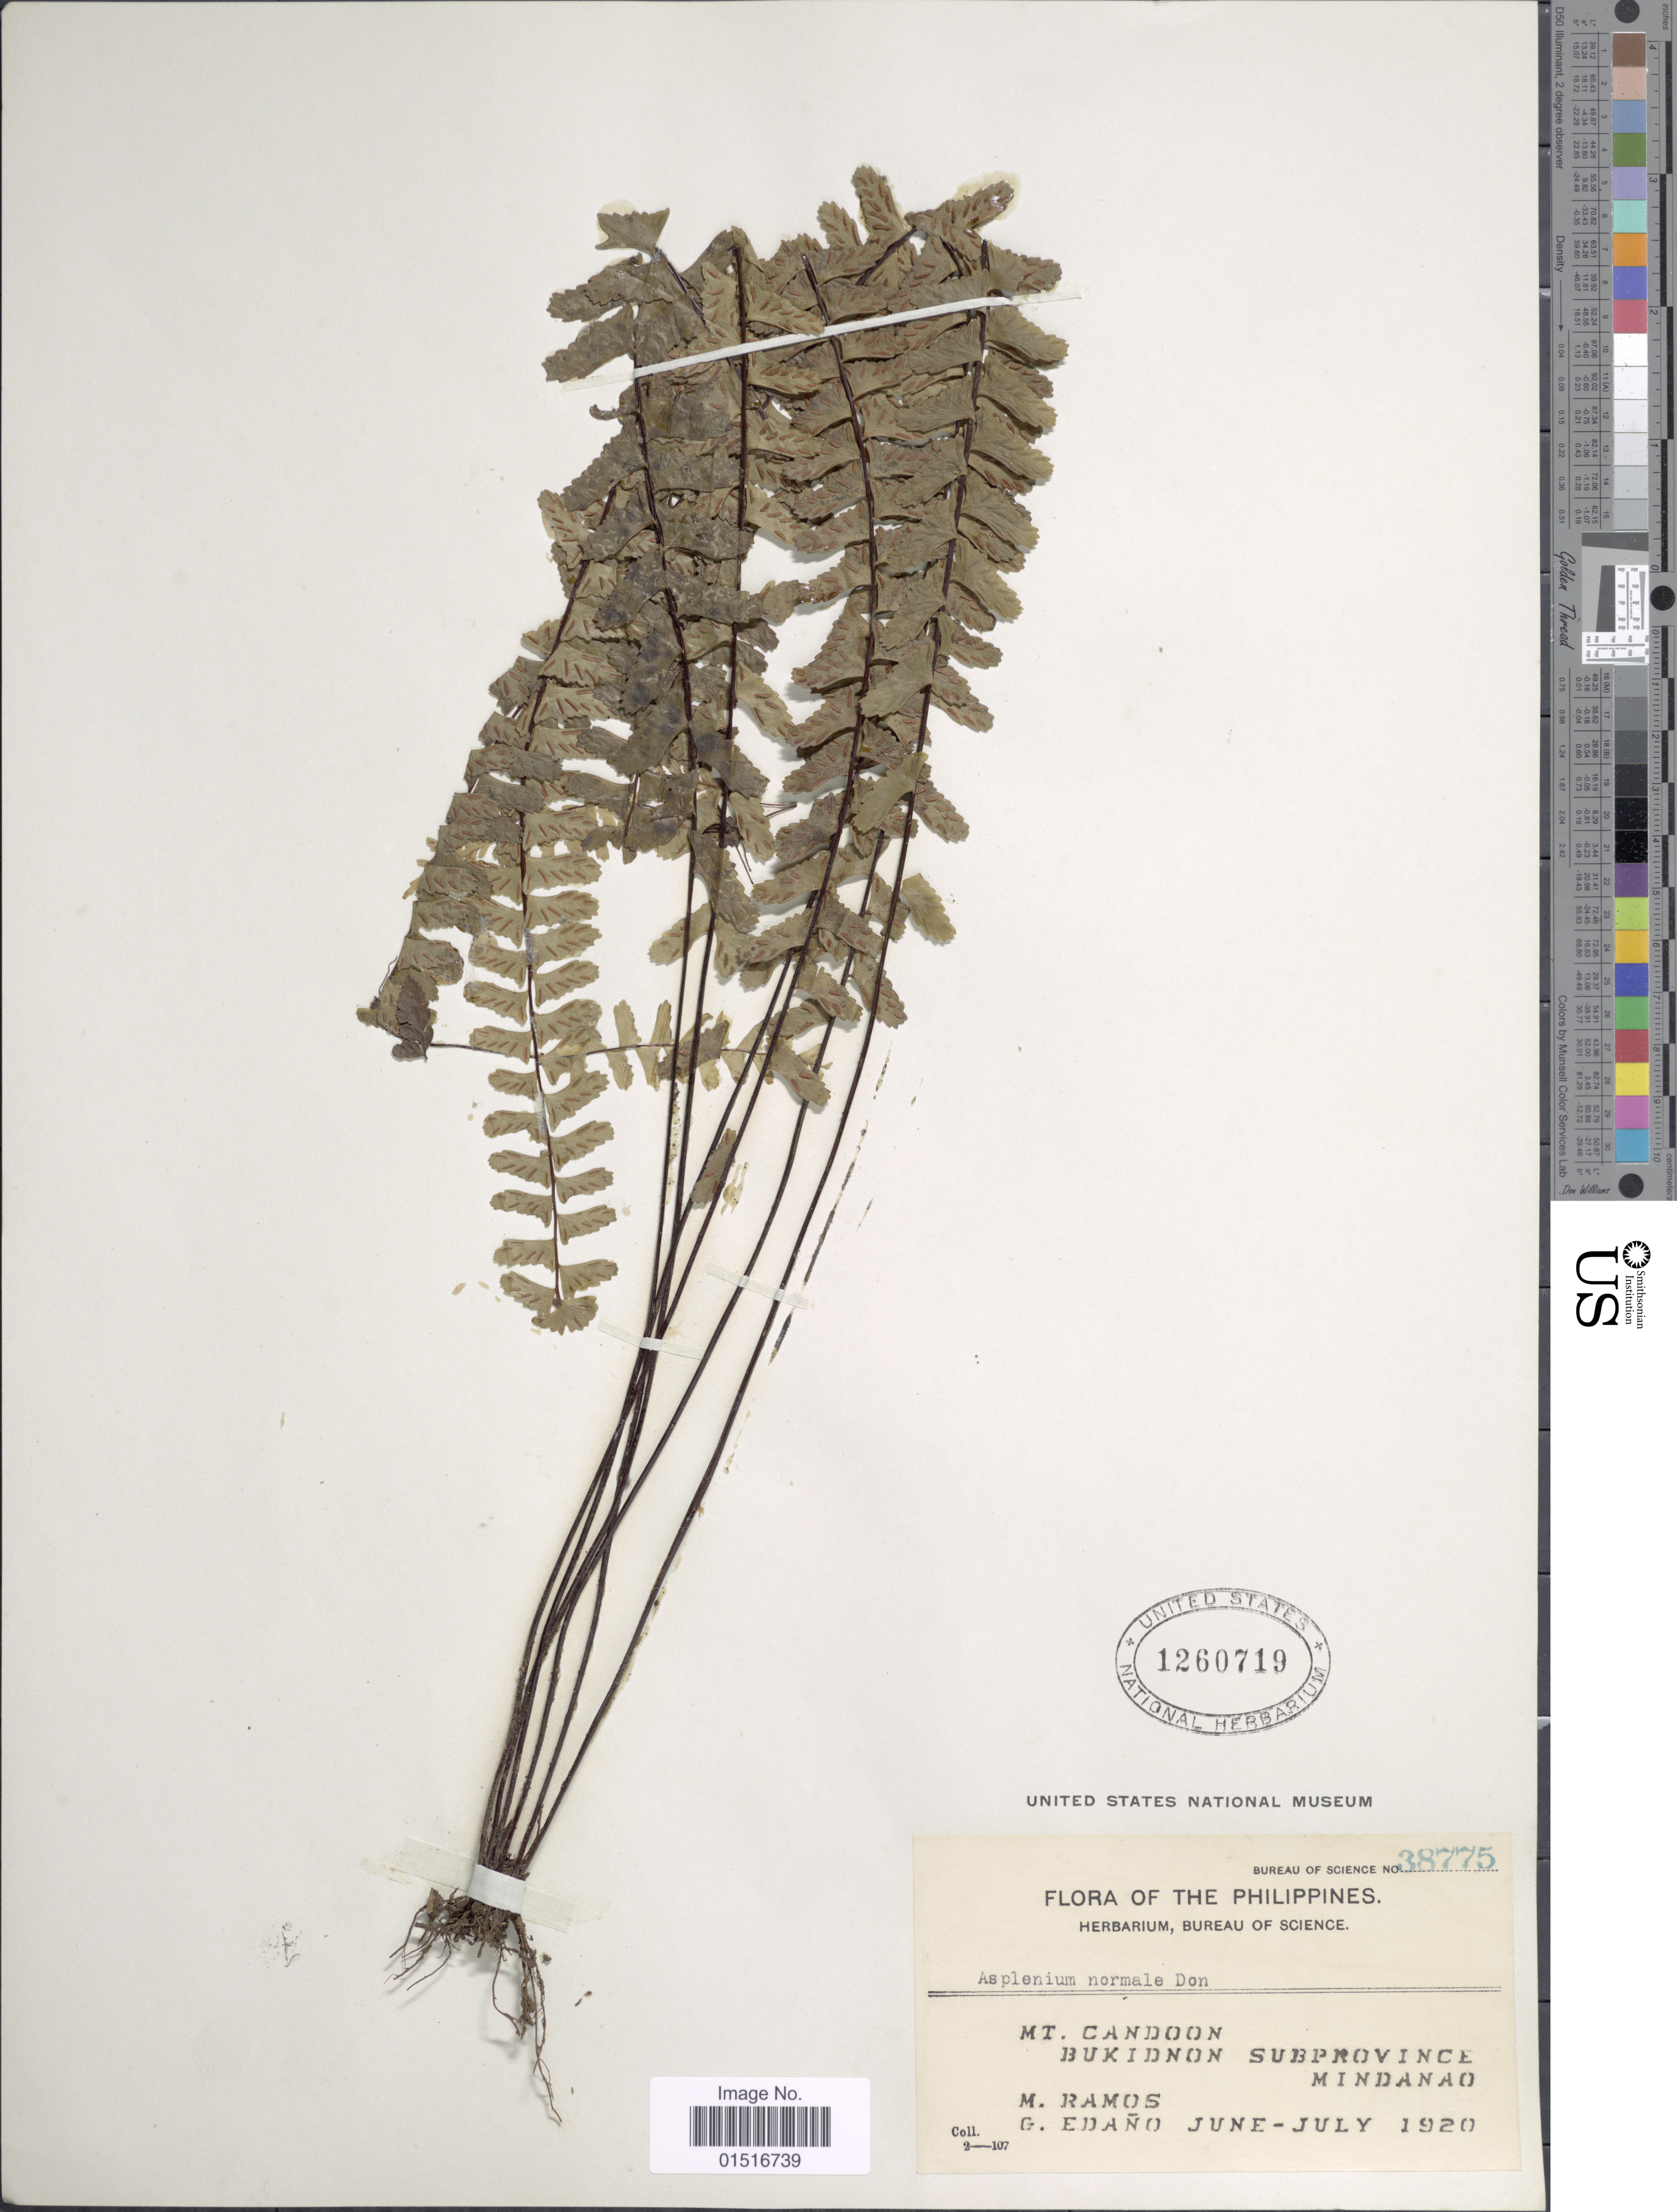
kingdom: Plantae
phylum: Tracheophyta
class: Polypodiopsida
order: Polypodiales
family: Aspleniaceae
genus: Asplenium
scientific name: Asplenium normale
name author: D. Don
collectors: M. Ramos & G. Edaño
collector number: Bureau of Science 38775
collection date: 1920-06/1920-07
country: Philippines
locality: Mt. Candoon. Bukidnon Subprovince. Mindanao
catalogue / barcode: US 1260719